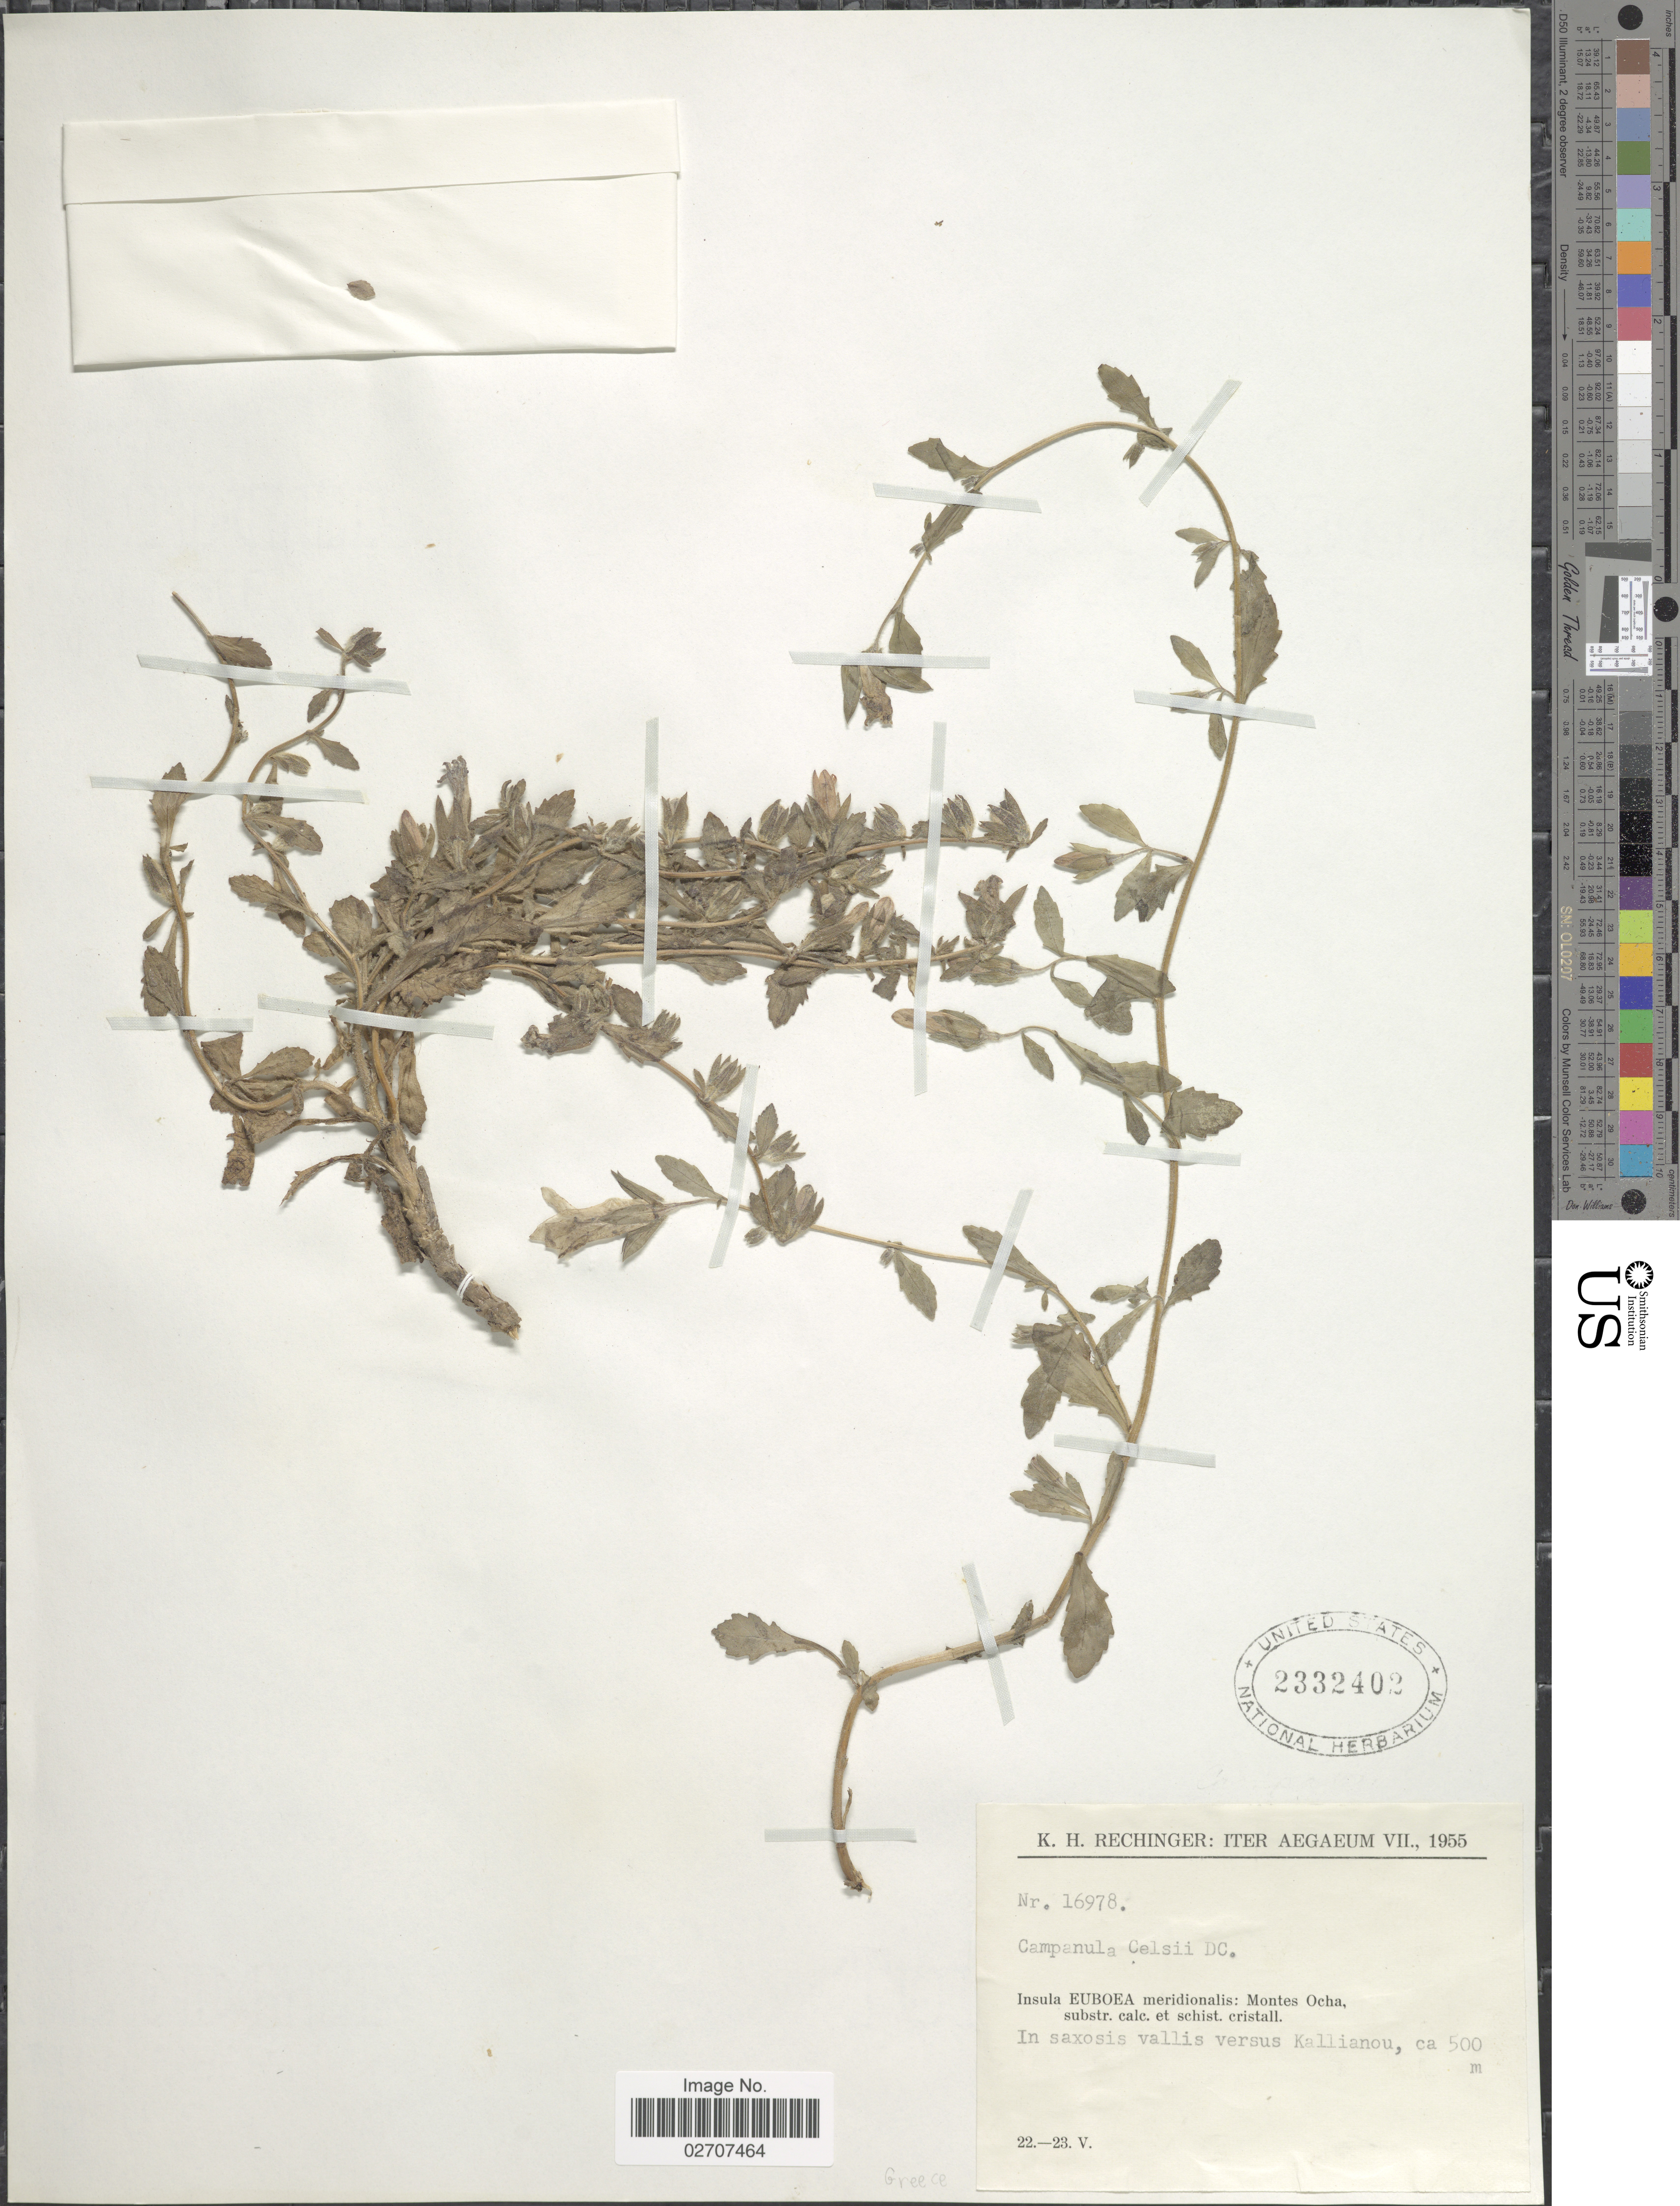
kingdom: Plantae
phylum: Tracheophyta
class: Magnoliopsida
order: Asterales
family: Campanulaceae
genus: Campanula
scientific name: Campanula celsii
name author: A. DC.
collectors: K. H. Rechinger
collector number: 16978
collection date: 1955-05-22/1955-05-23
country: Greece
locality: Iter Aegaeum VII, Insula Euboea meridionalis: Montes Ocha, substr. calc. et schist. cristall, in saxosis vallis versus Kallianou.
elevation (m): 500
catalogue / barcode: US 2332402